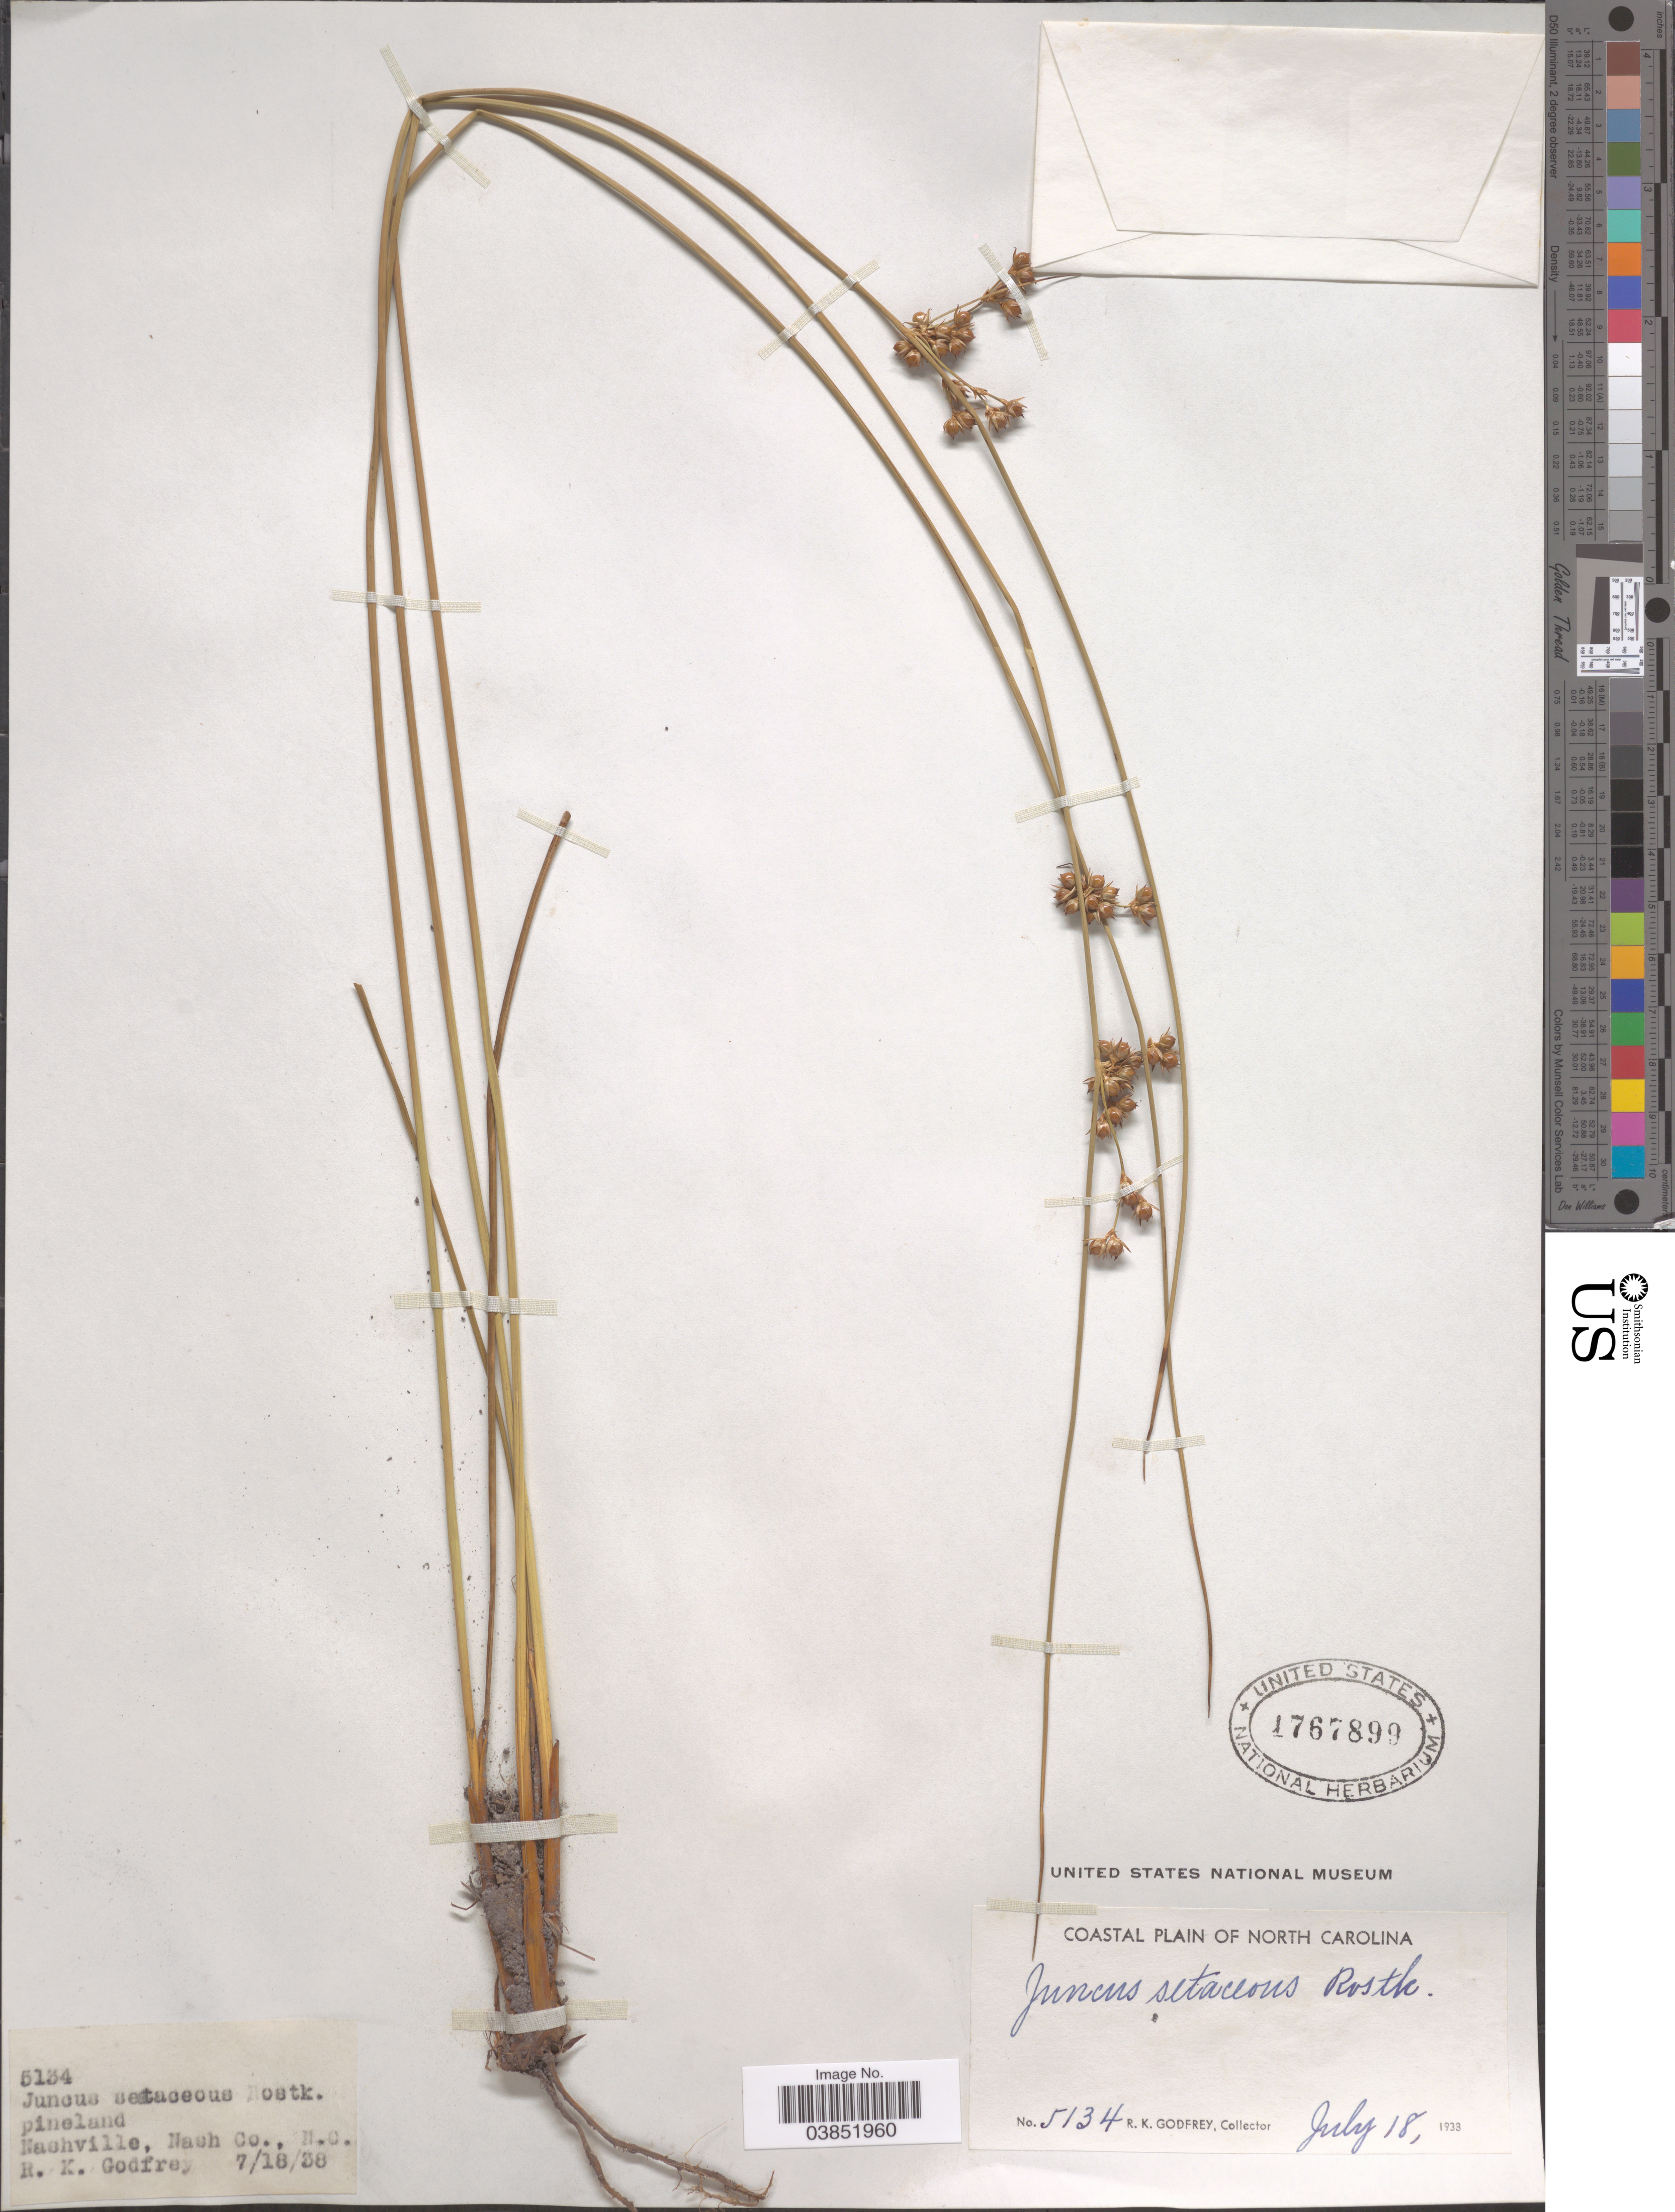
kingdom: Plantae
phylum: Tracheophyta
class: Liliopsida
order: Poales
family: Juncaceae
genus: Juncus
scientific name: Juncus coriaceus Mack.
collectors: R. K. Godfrey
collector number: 5134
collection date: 1938-07-18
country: United States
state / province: North Carolina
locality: Coastal Plain of North Carolina. Nashville, Nash Co.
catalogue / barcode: US 1767899